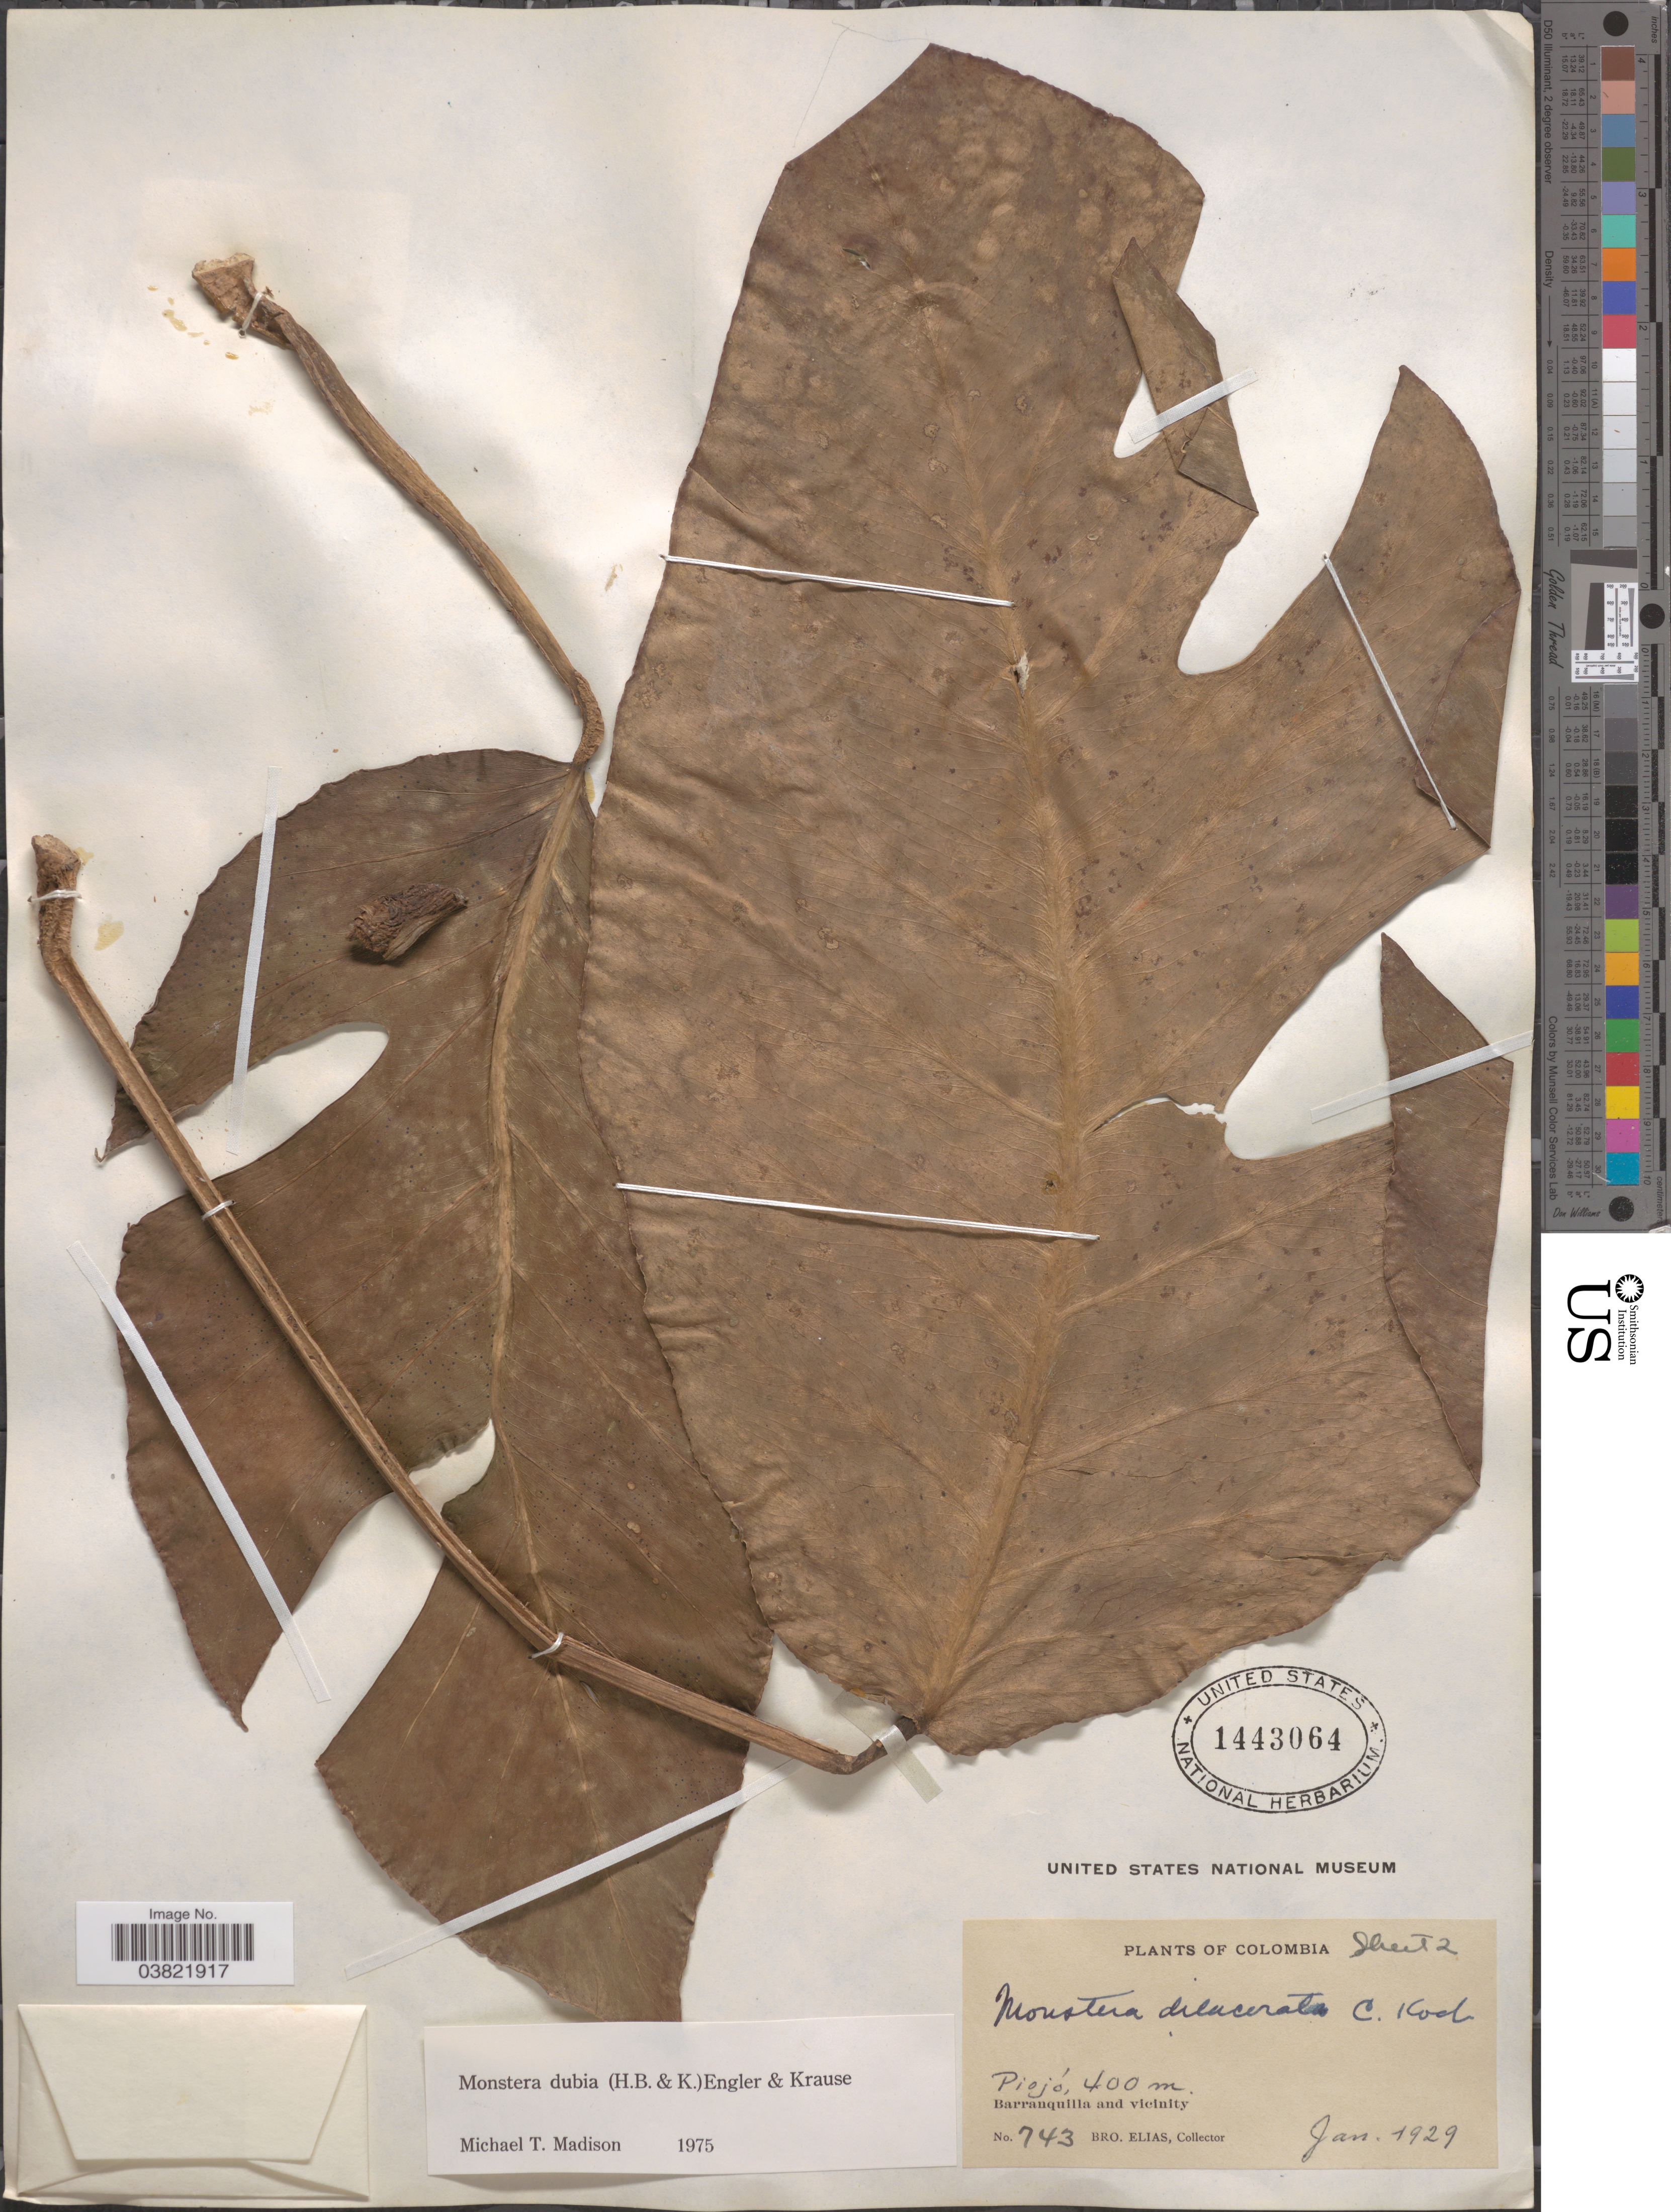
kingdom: Plantae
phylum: Tracheophyta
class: Liliopsida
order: Alismatales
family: Araceae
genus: Monstera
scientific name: Monstera dubia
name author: (Kunth) Engl. & K. Krause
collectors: Bro. Elias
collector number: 743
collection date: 1929-01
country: Colombia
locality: Piojó. Barranquilla and vicinity.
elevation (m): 400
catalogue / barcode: US 1443064